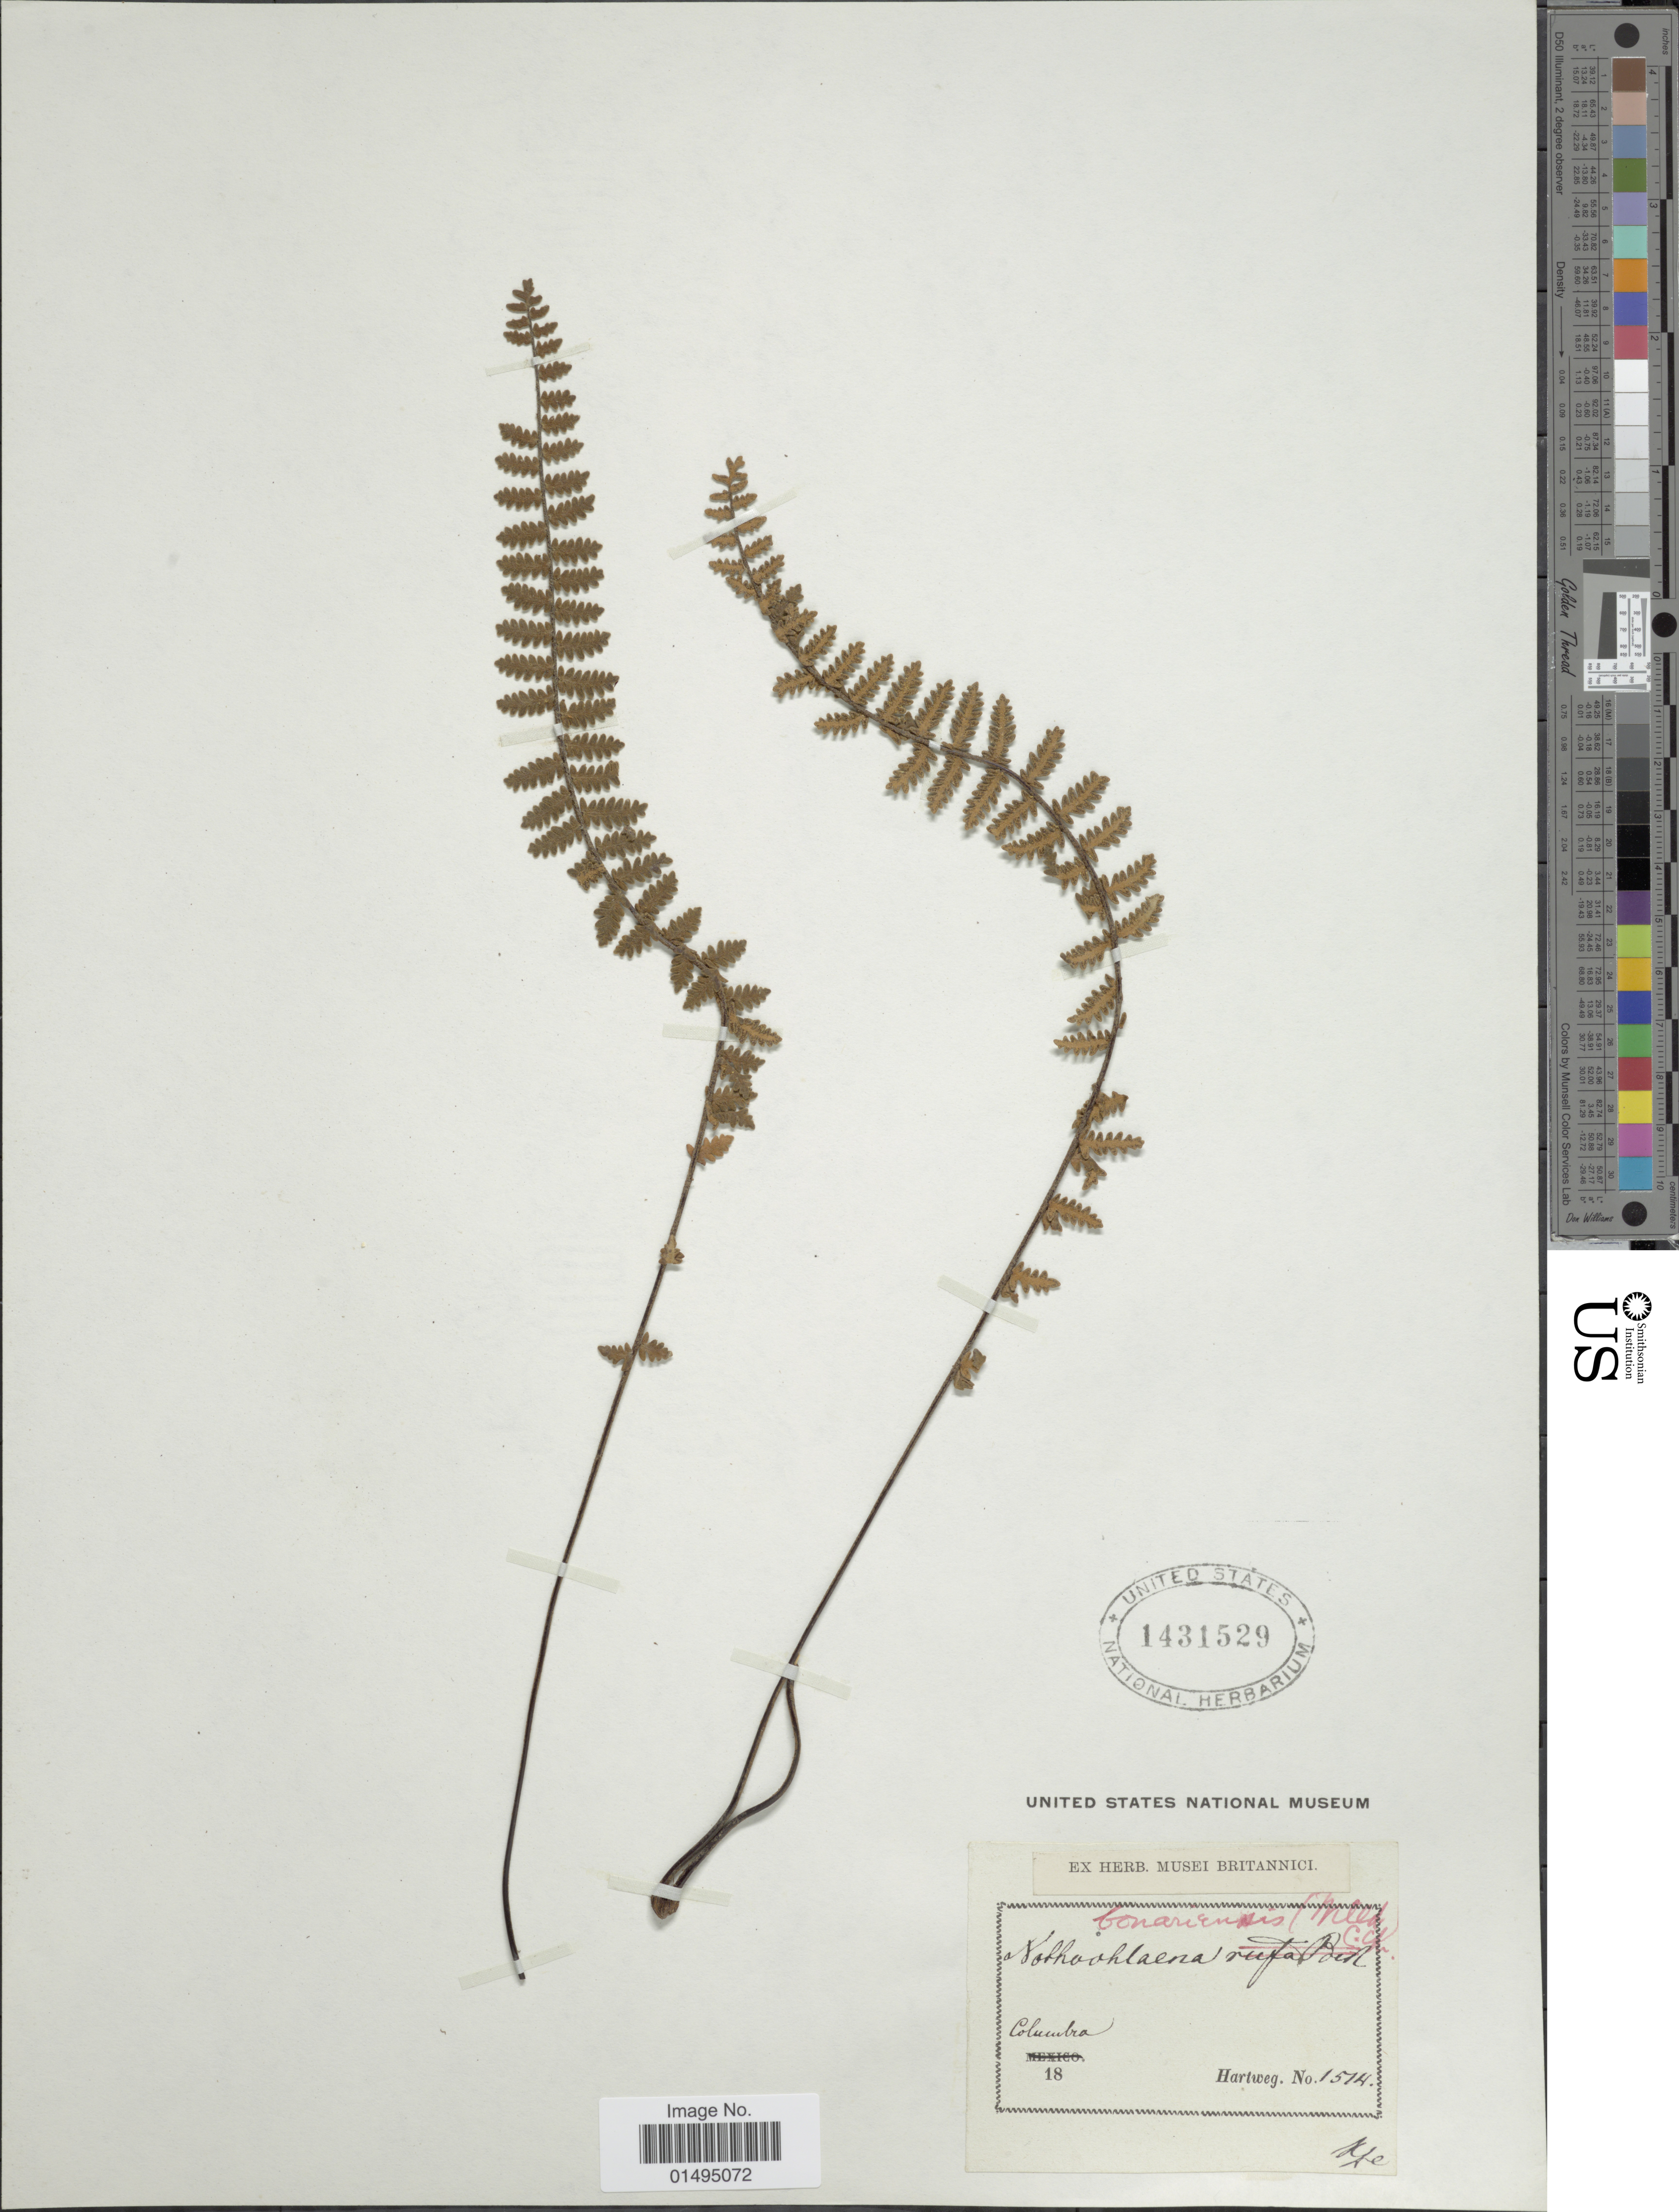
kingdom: Plantae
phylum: Tracheophyta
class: Polypodiopsida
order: Polypodiales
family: Pteridaceae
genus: Myriopteris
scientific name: Myriopteris aurea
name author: (Poir.) Grusz & Windham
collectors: Hartweg, --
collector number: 1514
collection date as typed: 18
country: Colombia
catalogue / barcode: US 1431529